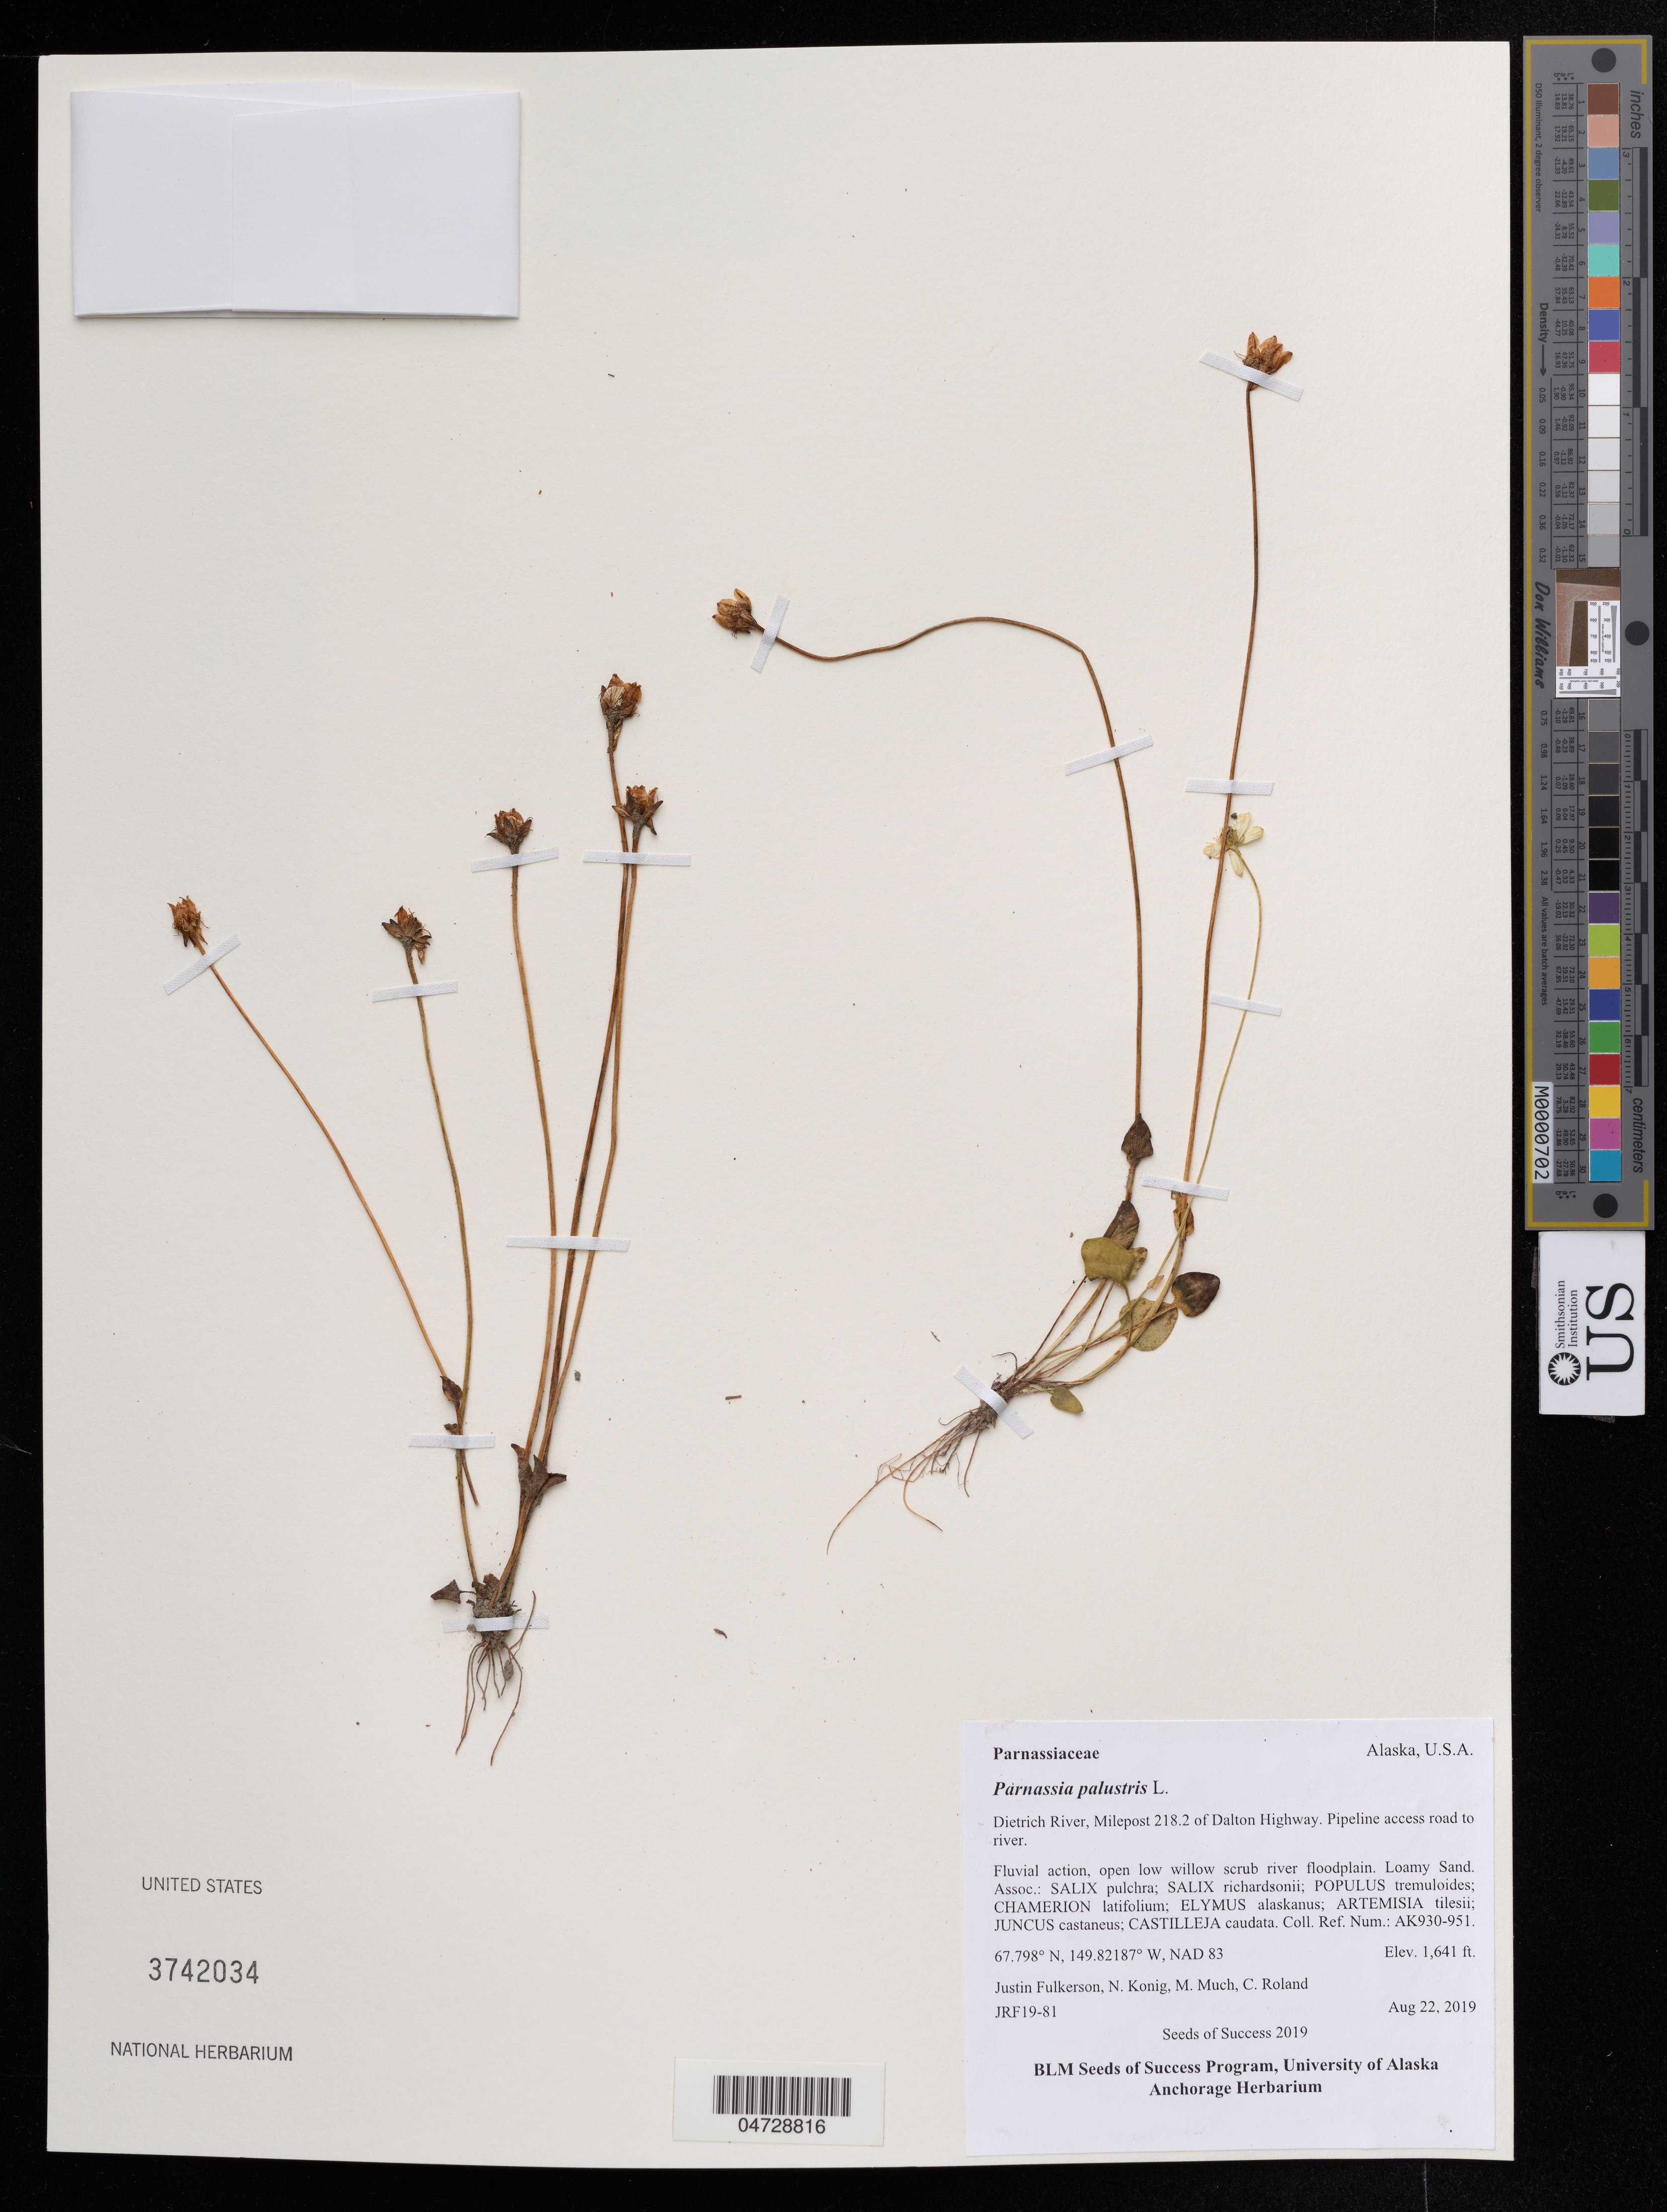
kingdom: Plantae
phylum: Tracheophyta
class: Magnoliopsida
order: Celastrales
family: Parnassiaceae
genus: Parnassia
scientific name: Parnassia palustris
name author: L.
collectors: J. Fulkerson, N. Konig & C. Roland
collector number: JRF19-81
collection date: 2019-08-22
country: United States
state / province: Alaska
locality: Dietrich River, Milepost 218.2 of Dalton Highway.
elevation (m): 500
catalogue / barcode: US 3742034